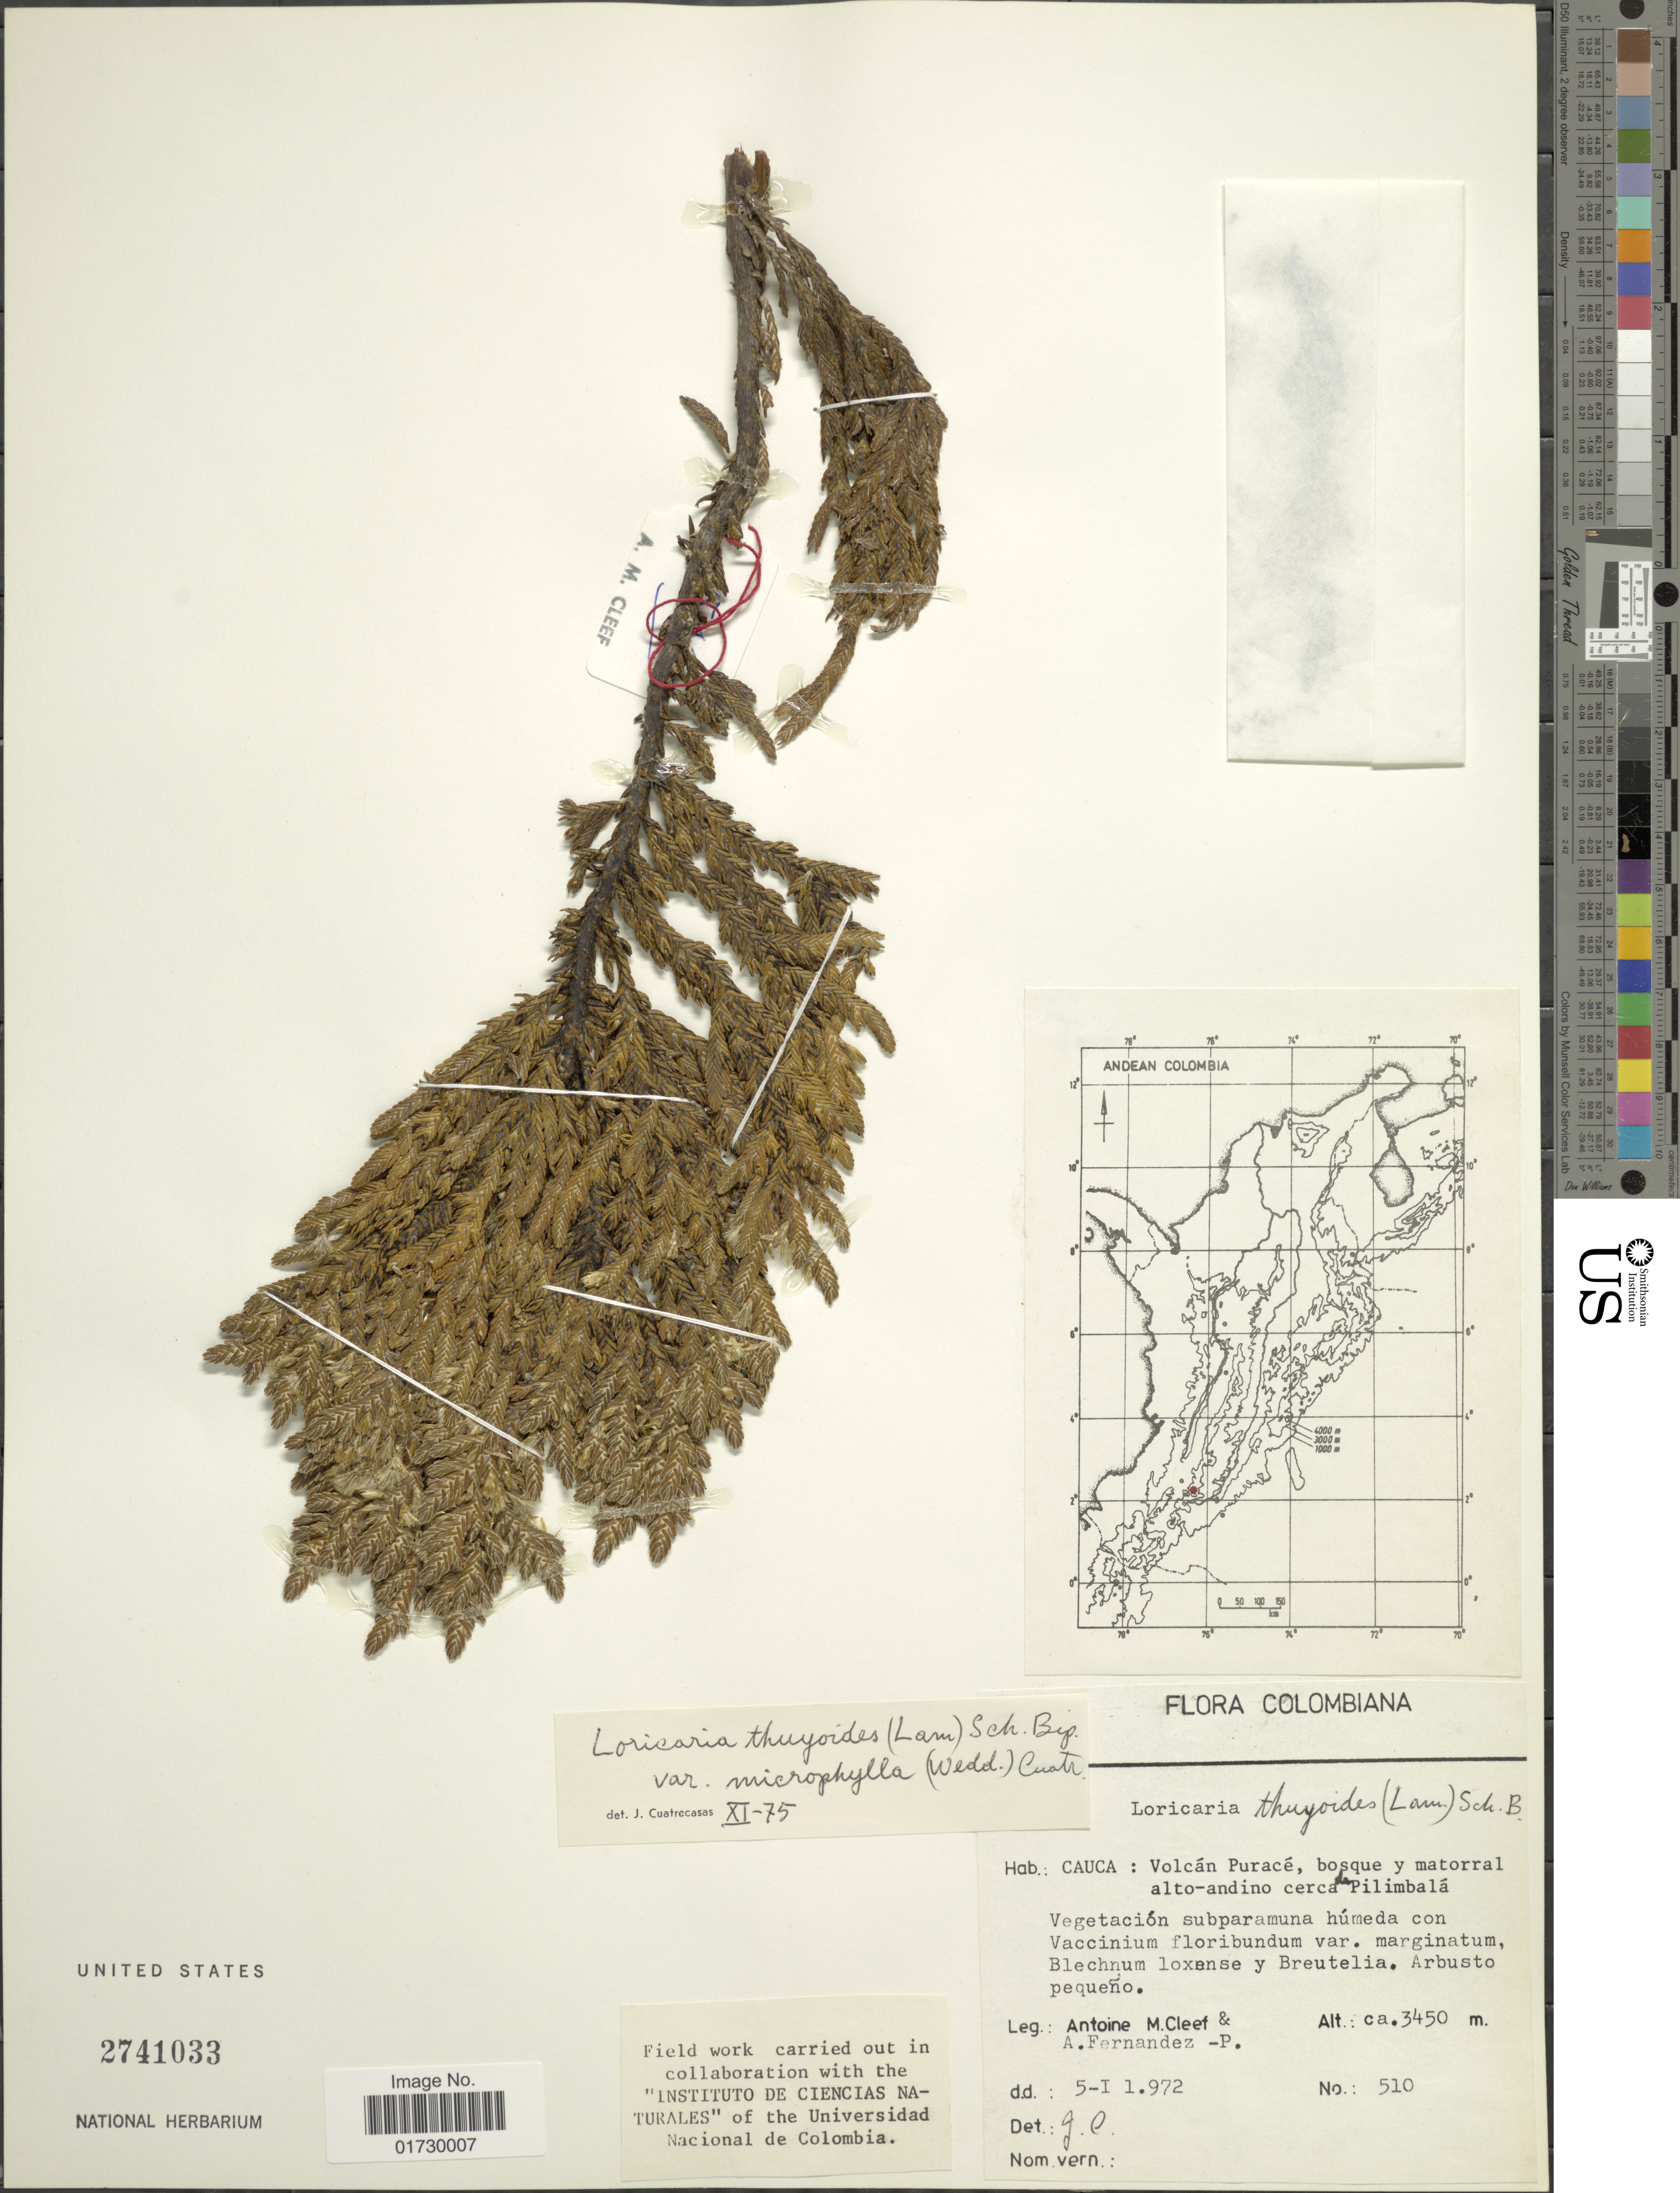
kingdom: Plantae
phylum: Tracheophyta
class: Magnoliopsida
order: Asterales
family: Asteraceae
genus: Loricaria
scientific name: Loricaria thuyoides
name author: (Lam.) Sch. Bip.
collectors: A. M. Cleef & A. Fernández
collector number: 510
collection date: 1972-01-05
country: Colombia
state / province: Cauca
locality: Volcan Purace, bosque y matorral alto-andino cerro de Pilimbala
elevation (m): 3450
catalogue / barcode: US 2741033